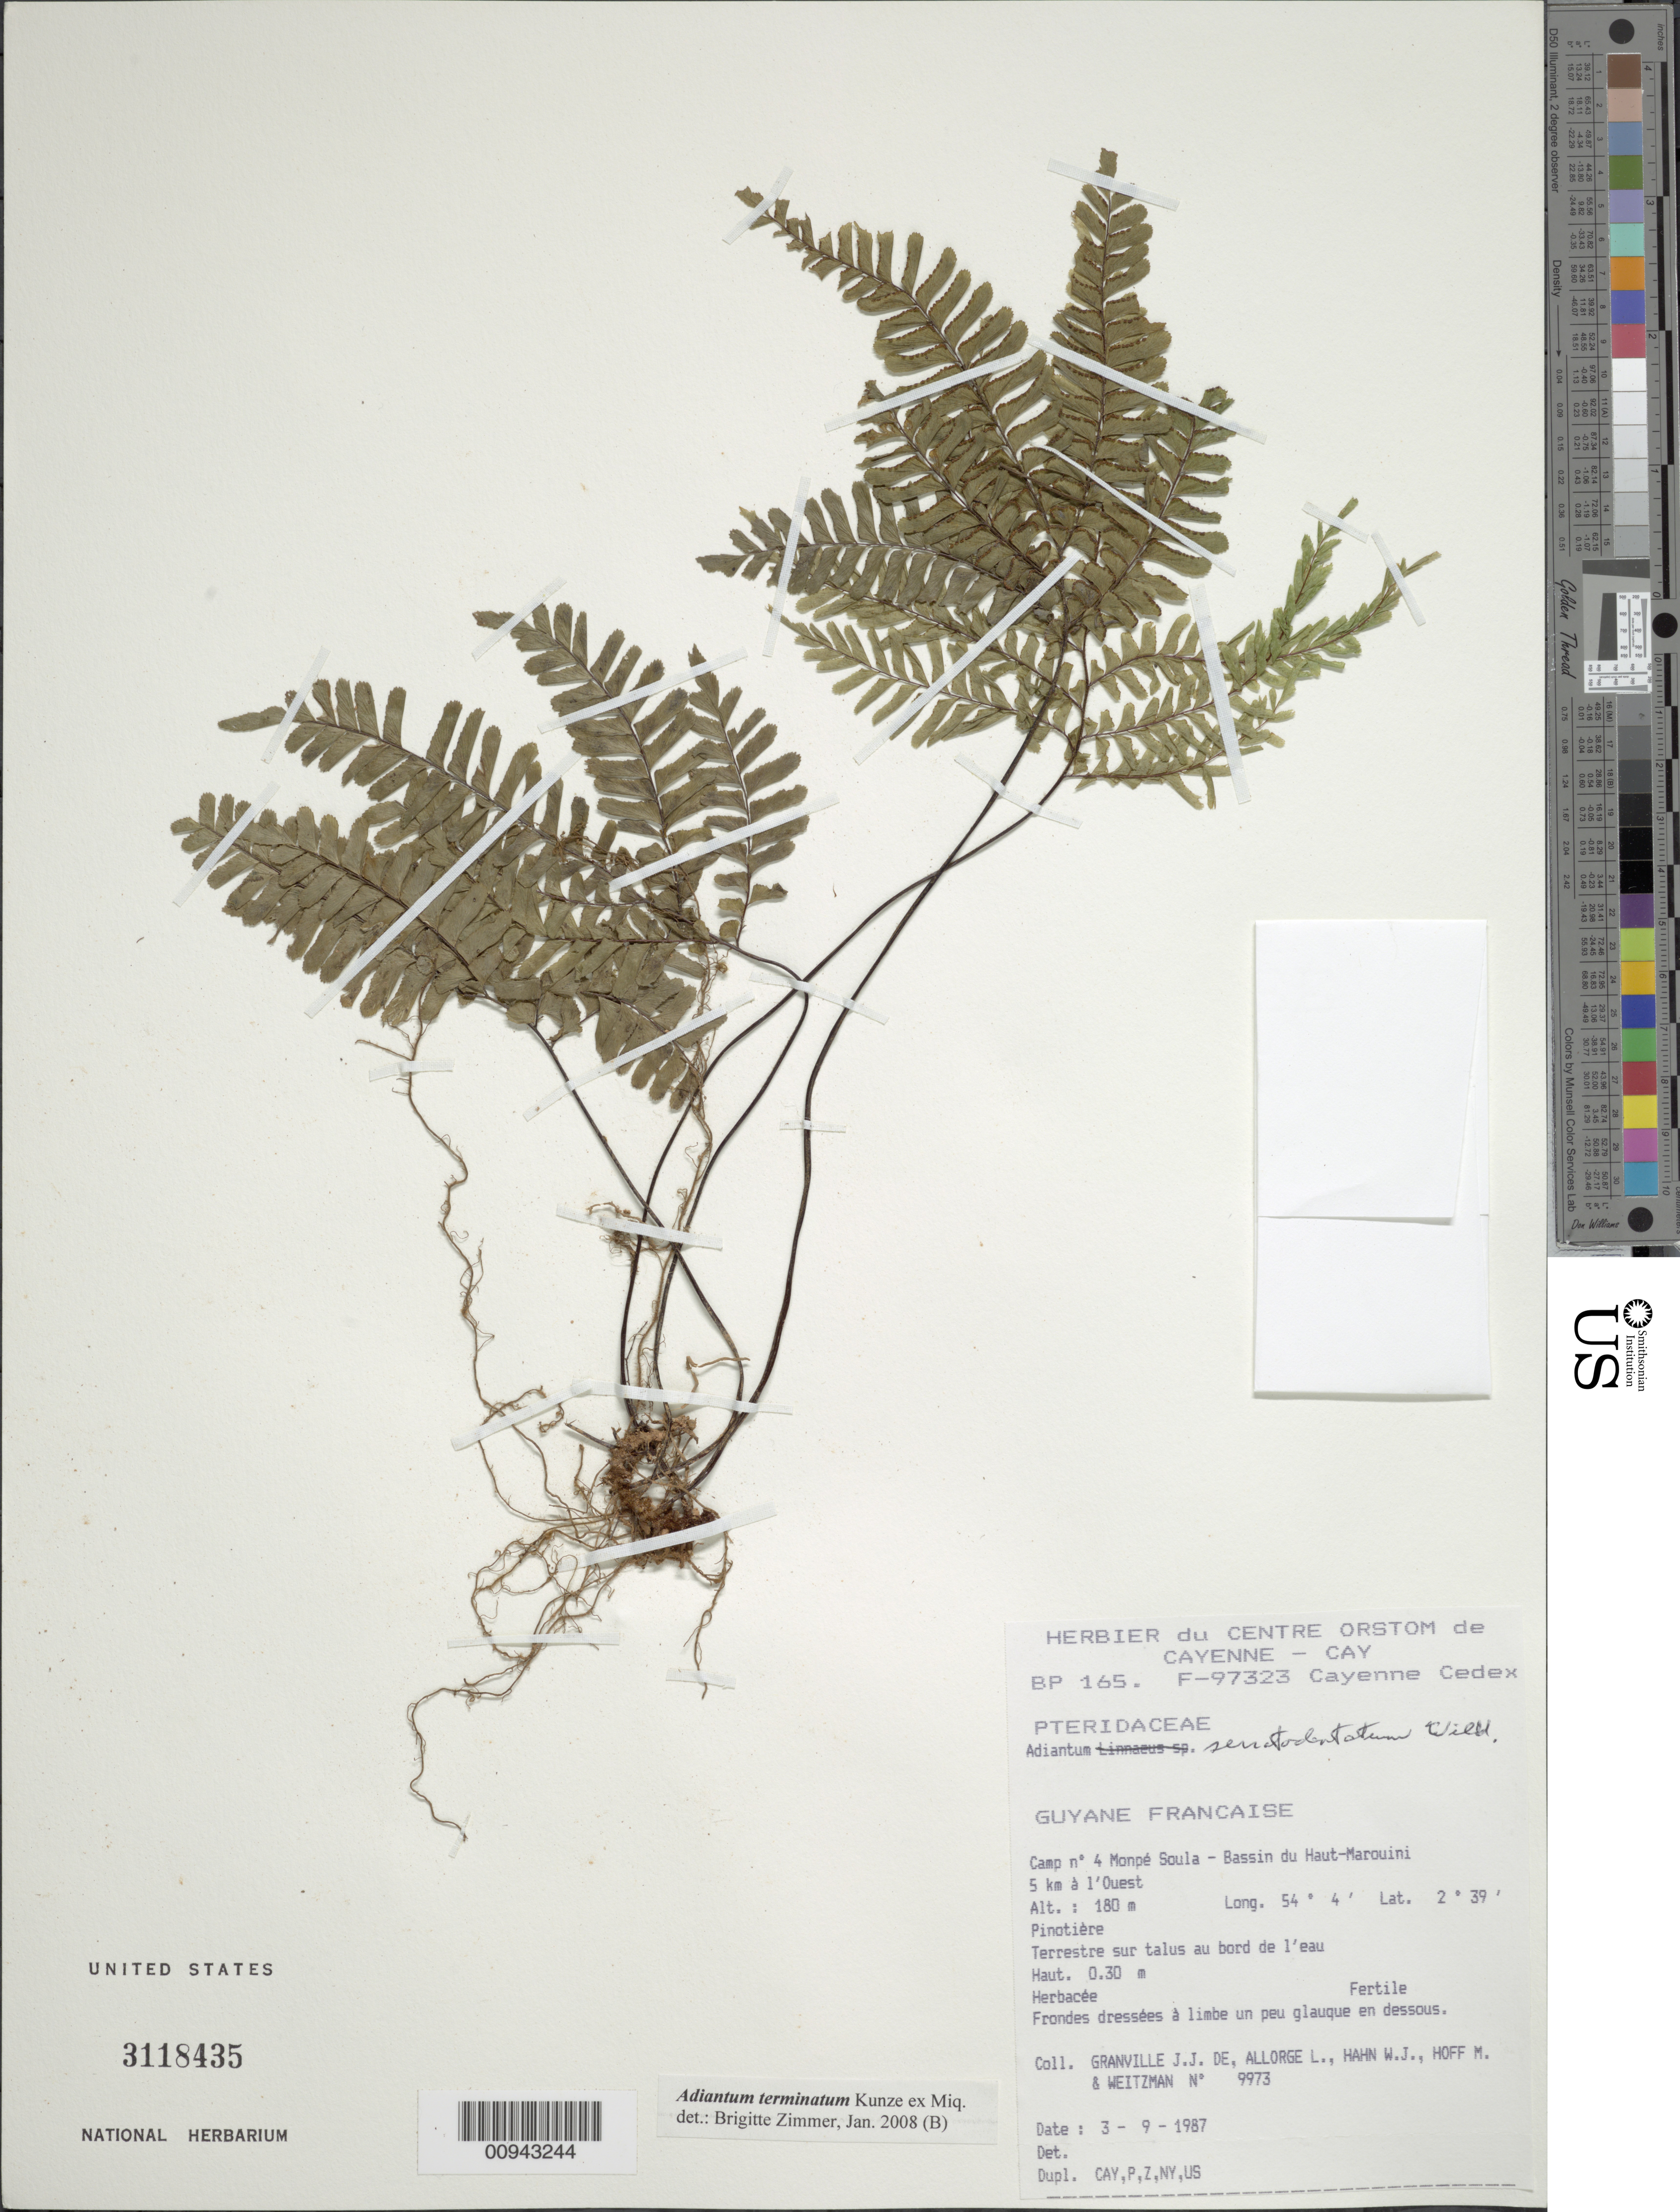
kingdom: Plantae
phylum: Tracheophyta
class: Polypodiopsida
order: Polypodiales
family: Pteridaceae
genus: Adiantum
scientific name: Adiantum terminatum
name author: Kunze ex Miq.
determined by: Zimmer, B.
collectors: J.-J. de Granville, L. Allorge, W. J. Hahn, M. Hoff & A. L. Weitzman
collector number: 9973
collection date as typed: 3-Sep-87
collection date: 1987-09-03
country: French Guiana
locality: Monpé Soula, Camp #4, Bassin du Haut-Marouini, 5 km to W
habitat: Pinotière; sur talus au bord de l'eau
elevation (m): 180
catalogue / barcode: US 3118435